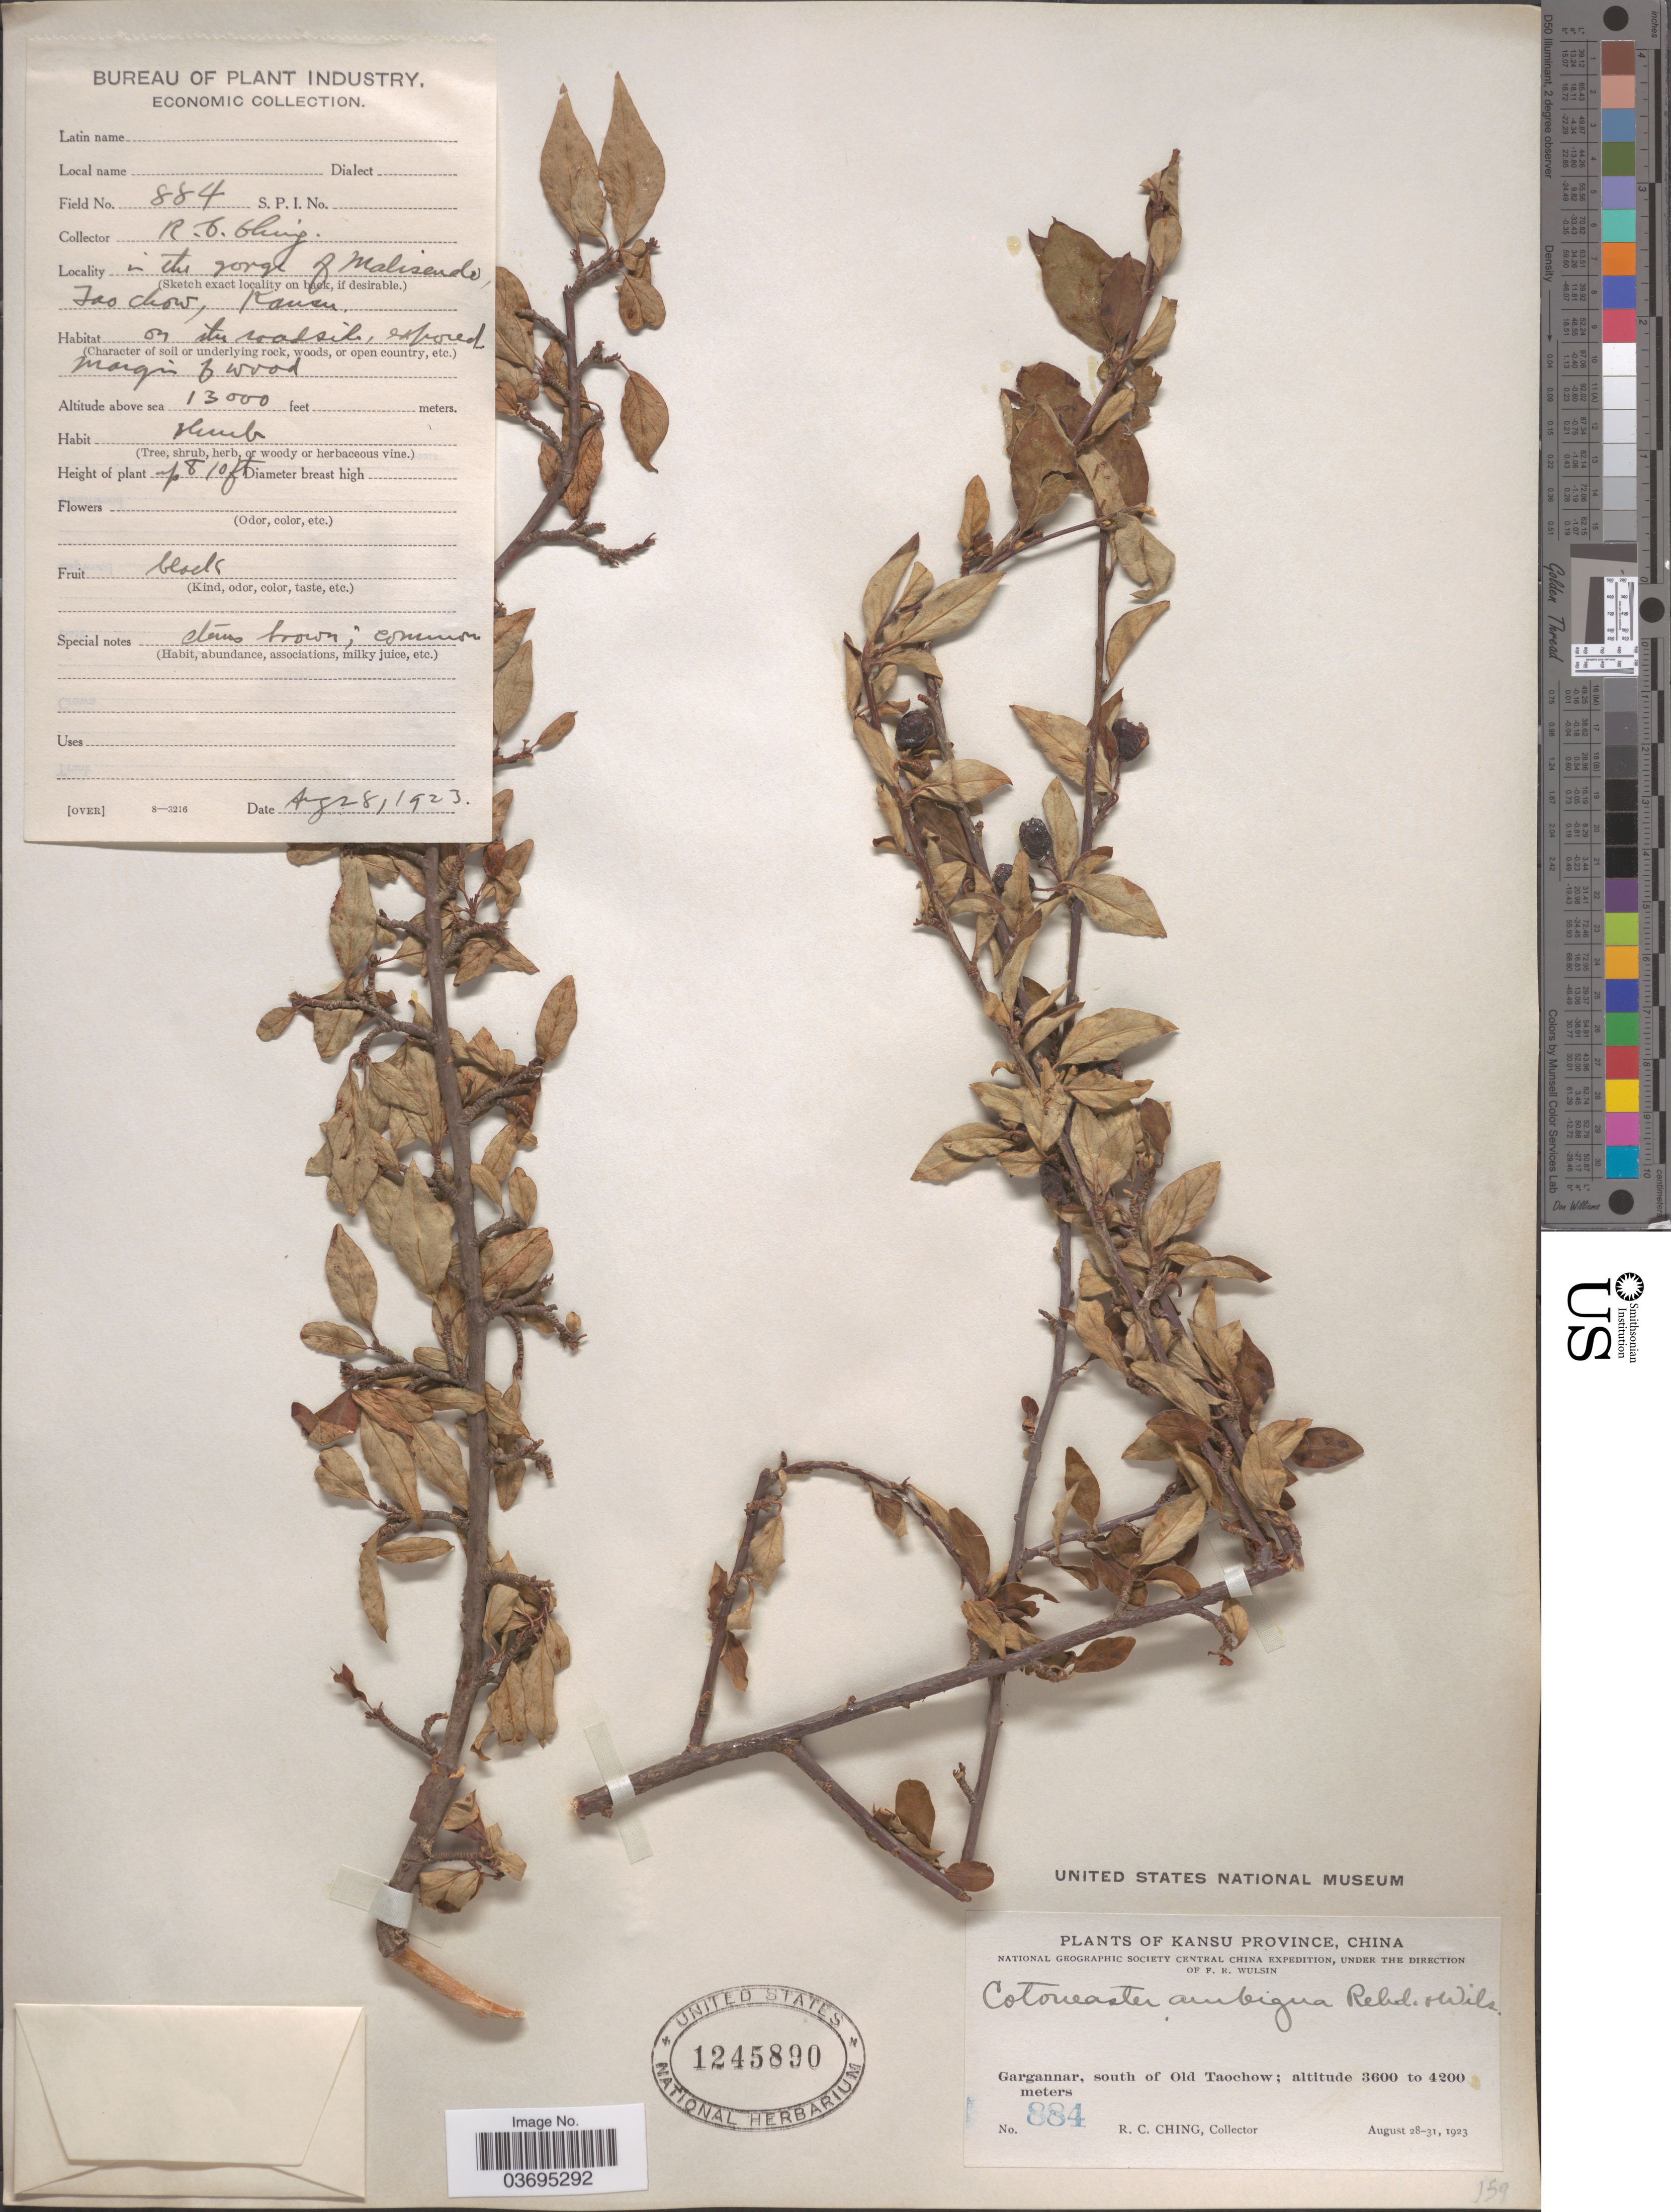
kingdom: Plantae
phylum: Tracheophyta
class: Magnoliopsida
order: Rosales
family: Rosaceae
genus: Cotoneaster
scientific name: Cotoneaster ambiguus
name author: Rehder & E.H. Wilson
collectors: R. C. Ching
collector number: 884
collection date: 1923-08-28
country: China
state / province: Gansu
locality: Kansu Province. Gargannar, south of Old Taochow. In the gorge of Malisendo [interpreted], Tao Chow.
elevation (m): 3962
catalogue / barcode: US 1245890